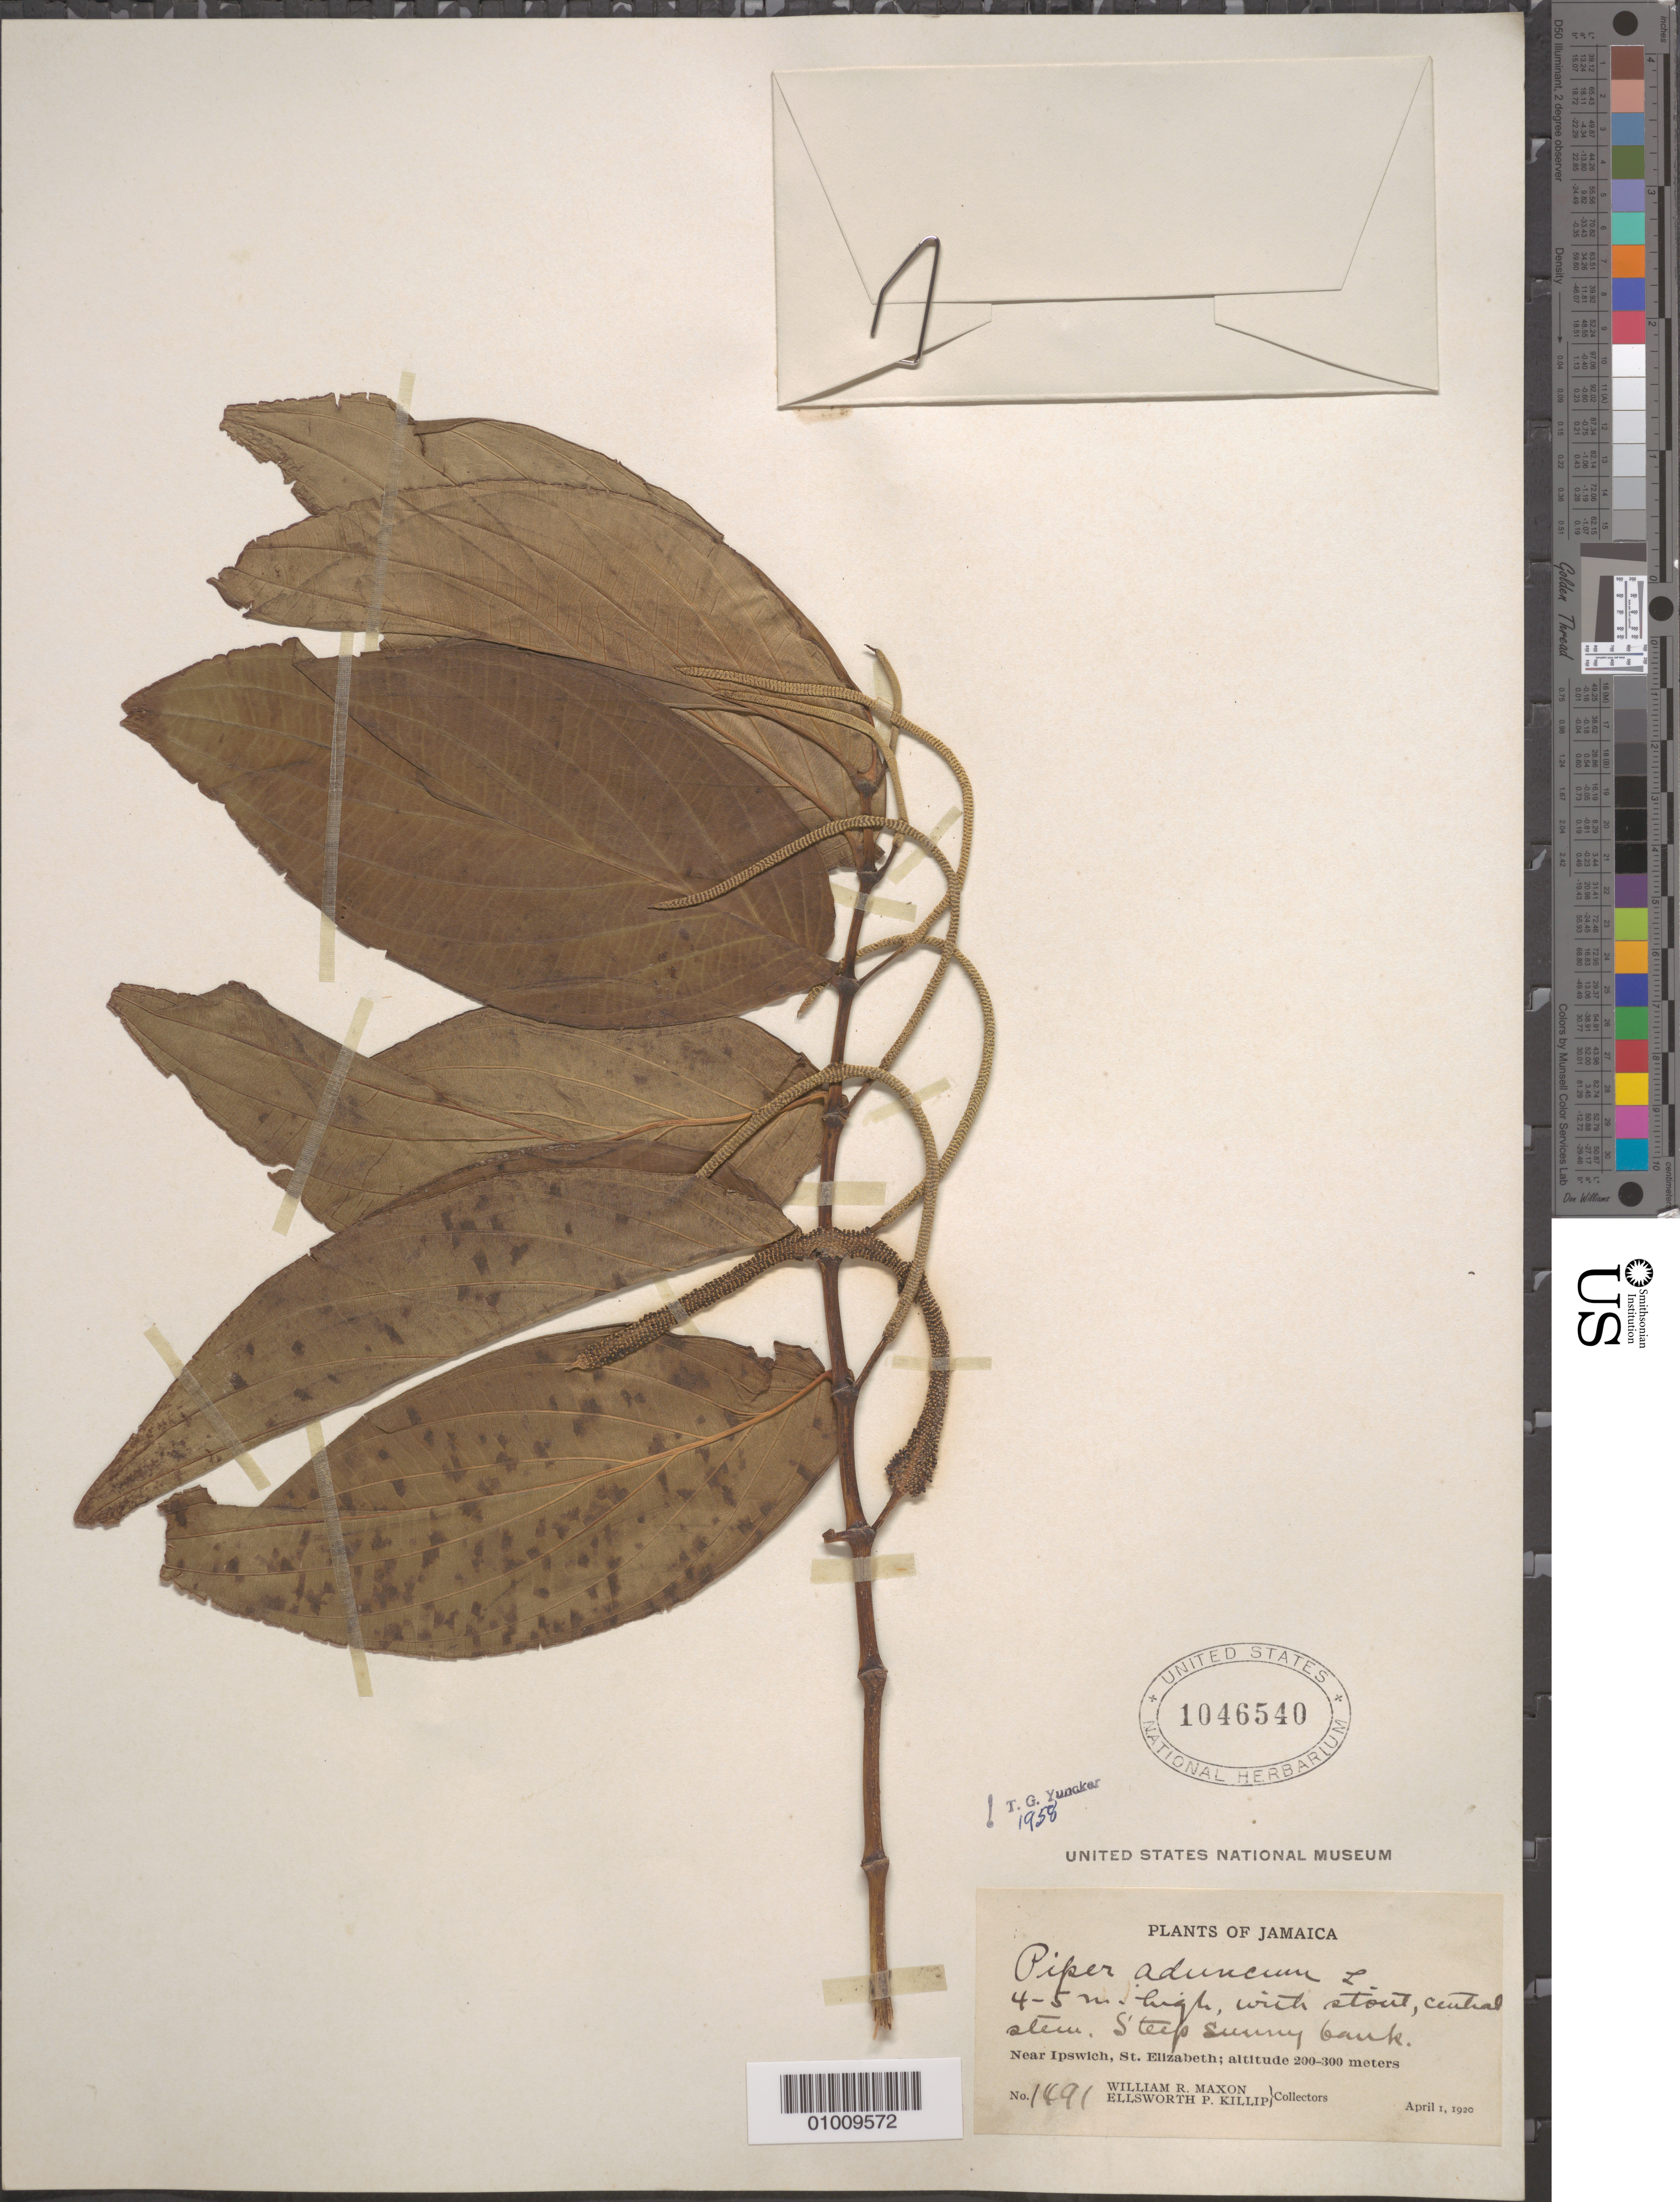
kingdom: Plantae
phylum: Tracheophyta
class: Magnoliopsida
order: Piperales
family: Piperaceae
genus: Piper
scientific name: Piper aduncum var. aduncum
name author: L.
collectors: W. R. Maxon & E. P. Killip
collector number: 1491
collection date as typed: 01 Apr 1920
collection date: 1920-04-01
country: Jamaica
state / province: Saint Elizabeth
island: Jamaica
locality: Near Ipswich, steep slippery bank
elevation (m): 200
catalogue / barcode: US 1046540